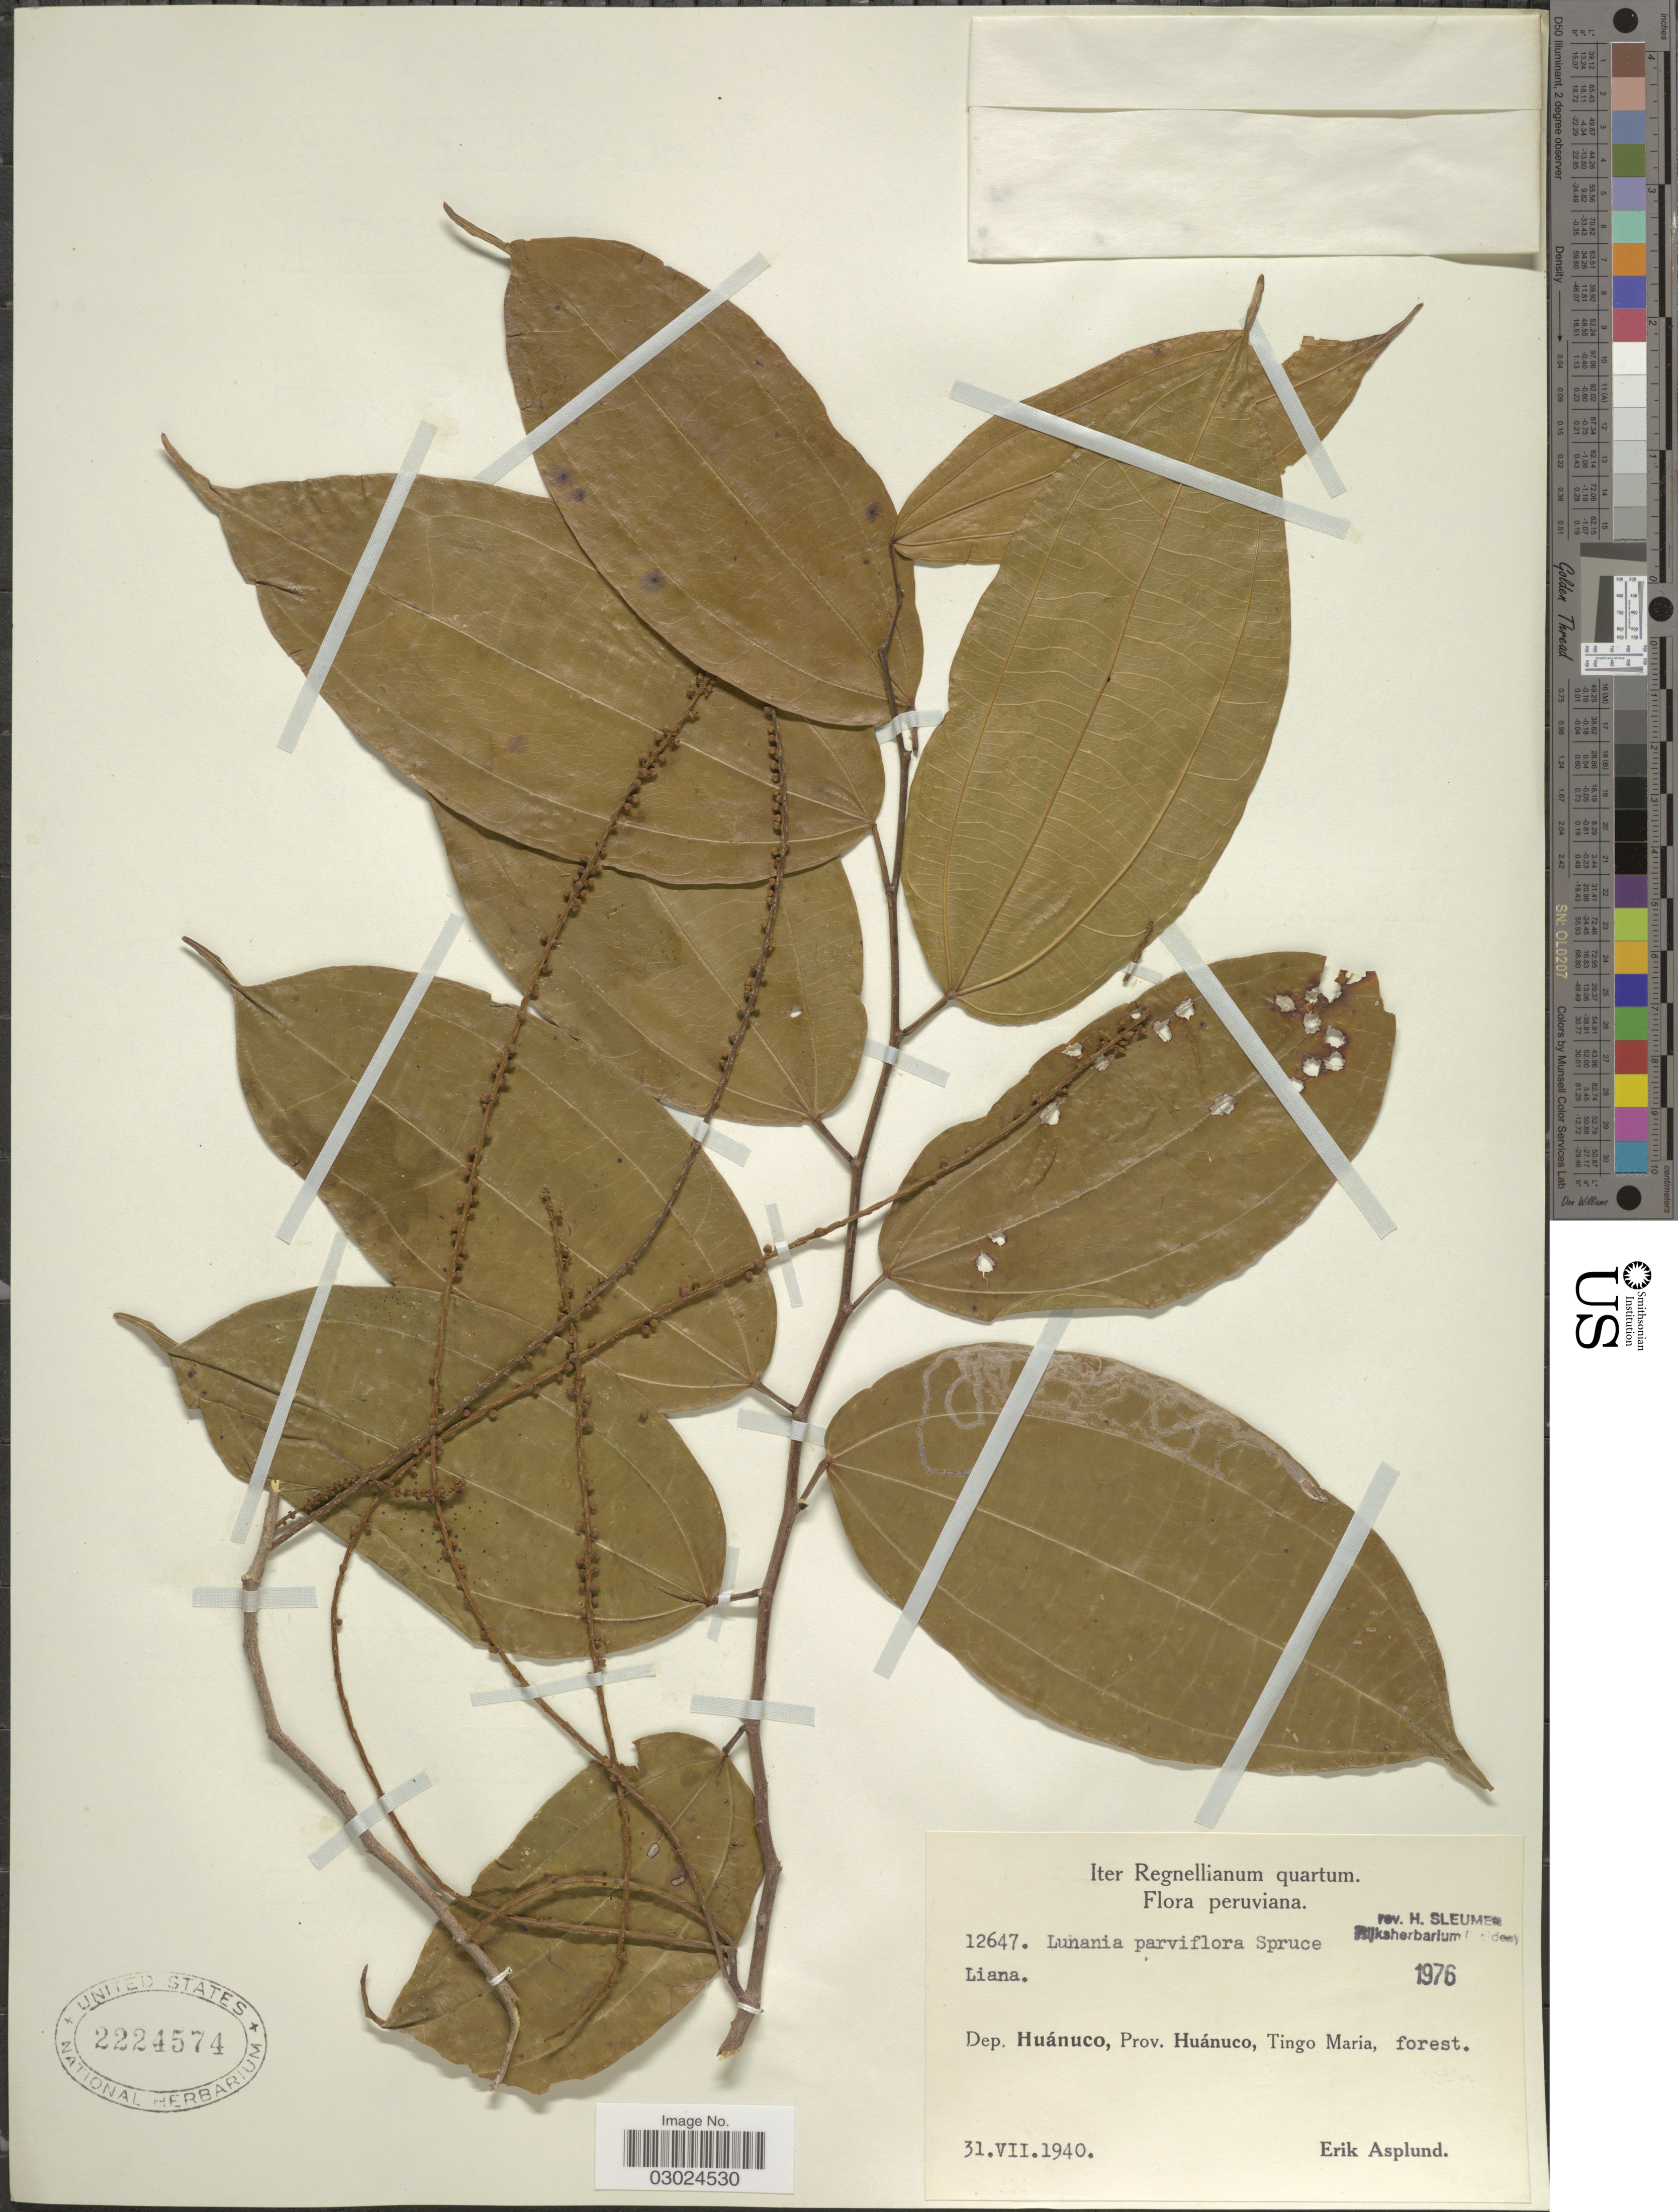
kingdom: Plantae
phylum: Tracheophyta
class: Magnoliopsida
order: Malpighiales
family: Salicaceae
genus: Lunania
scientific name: Lunania parviflora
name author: Spruce ex Benth.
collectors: E. Asplund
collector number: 12647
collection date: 1940-07-31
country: Peru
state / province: Huánuco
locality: Dep. Huánuco, Tingo Maria.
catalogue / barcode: US 2224574